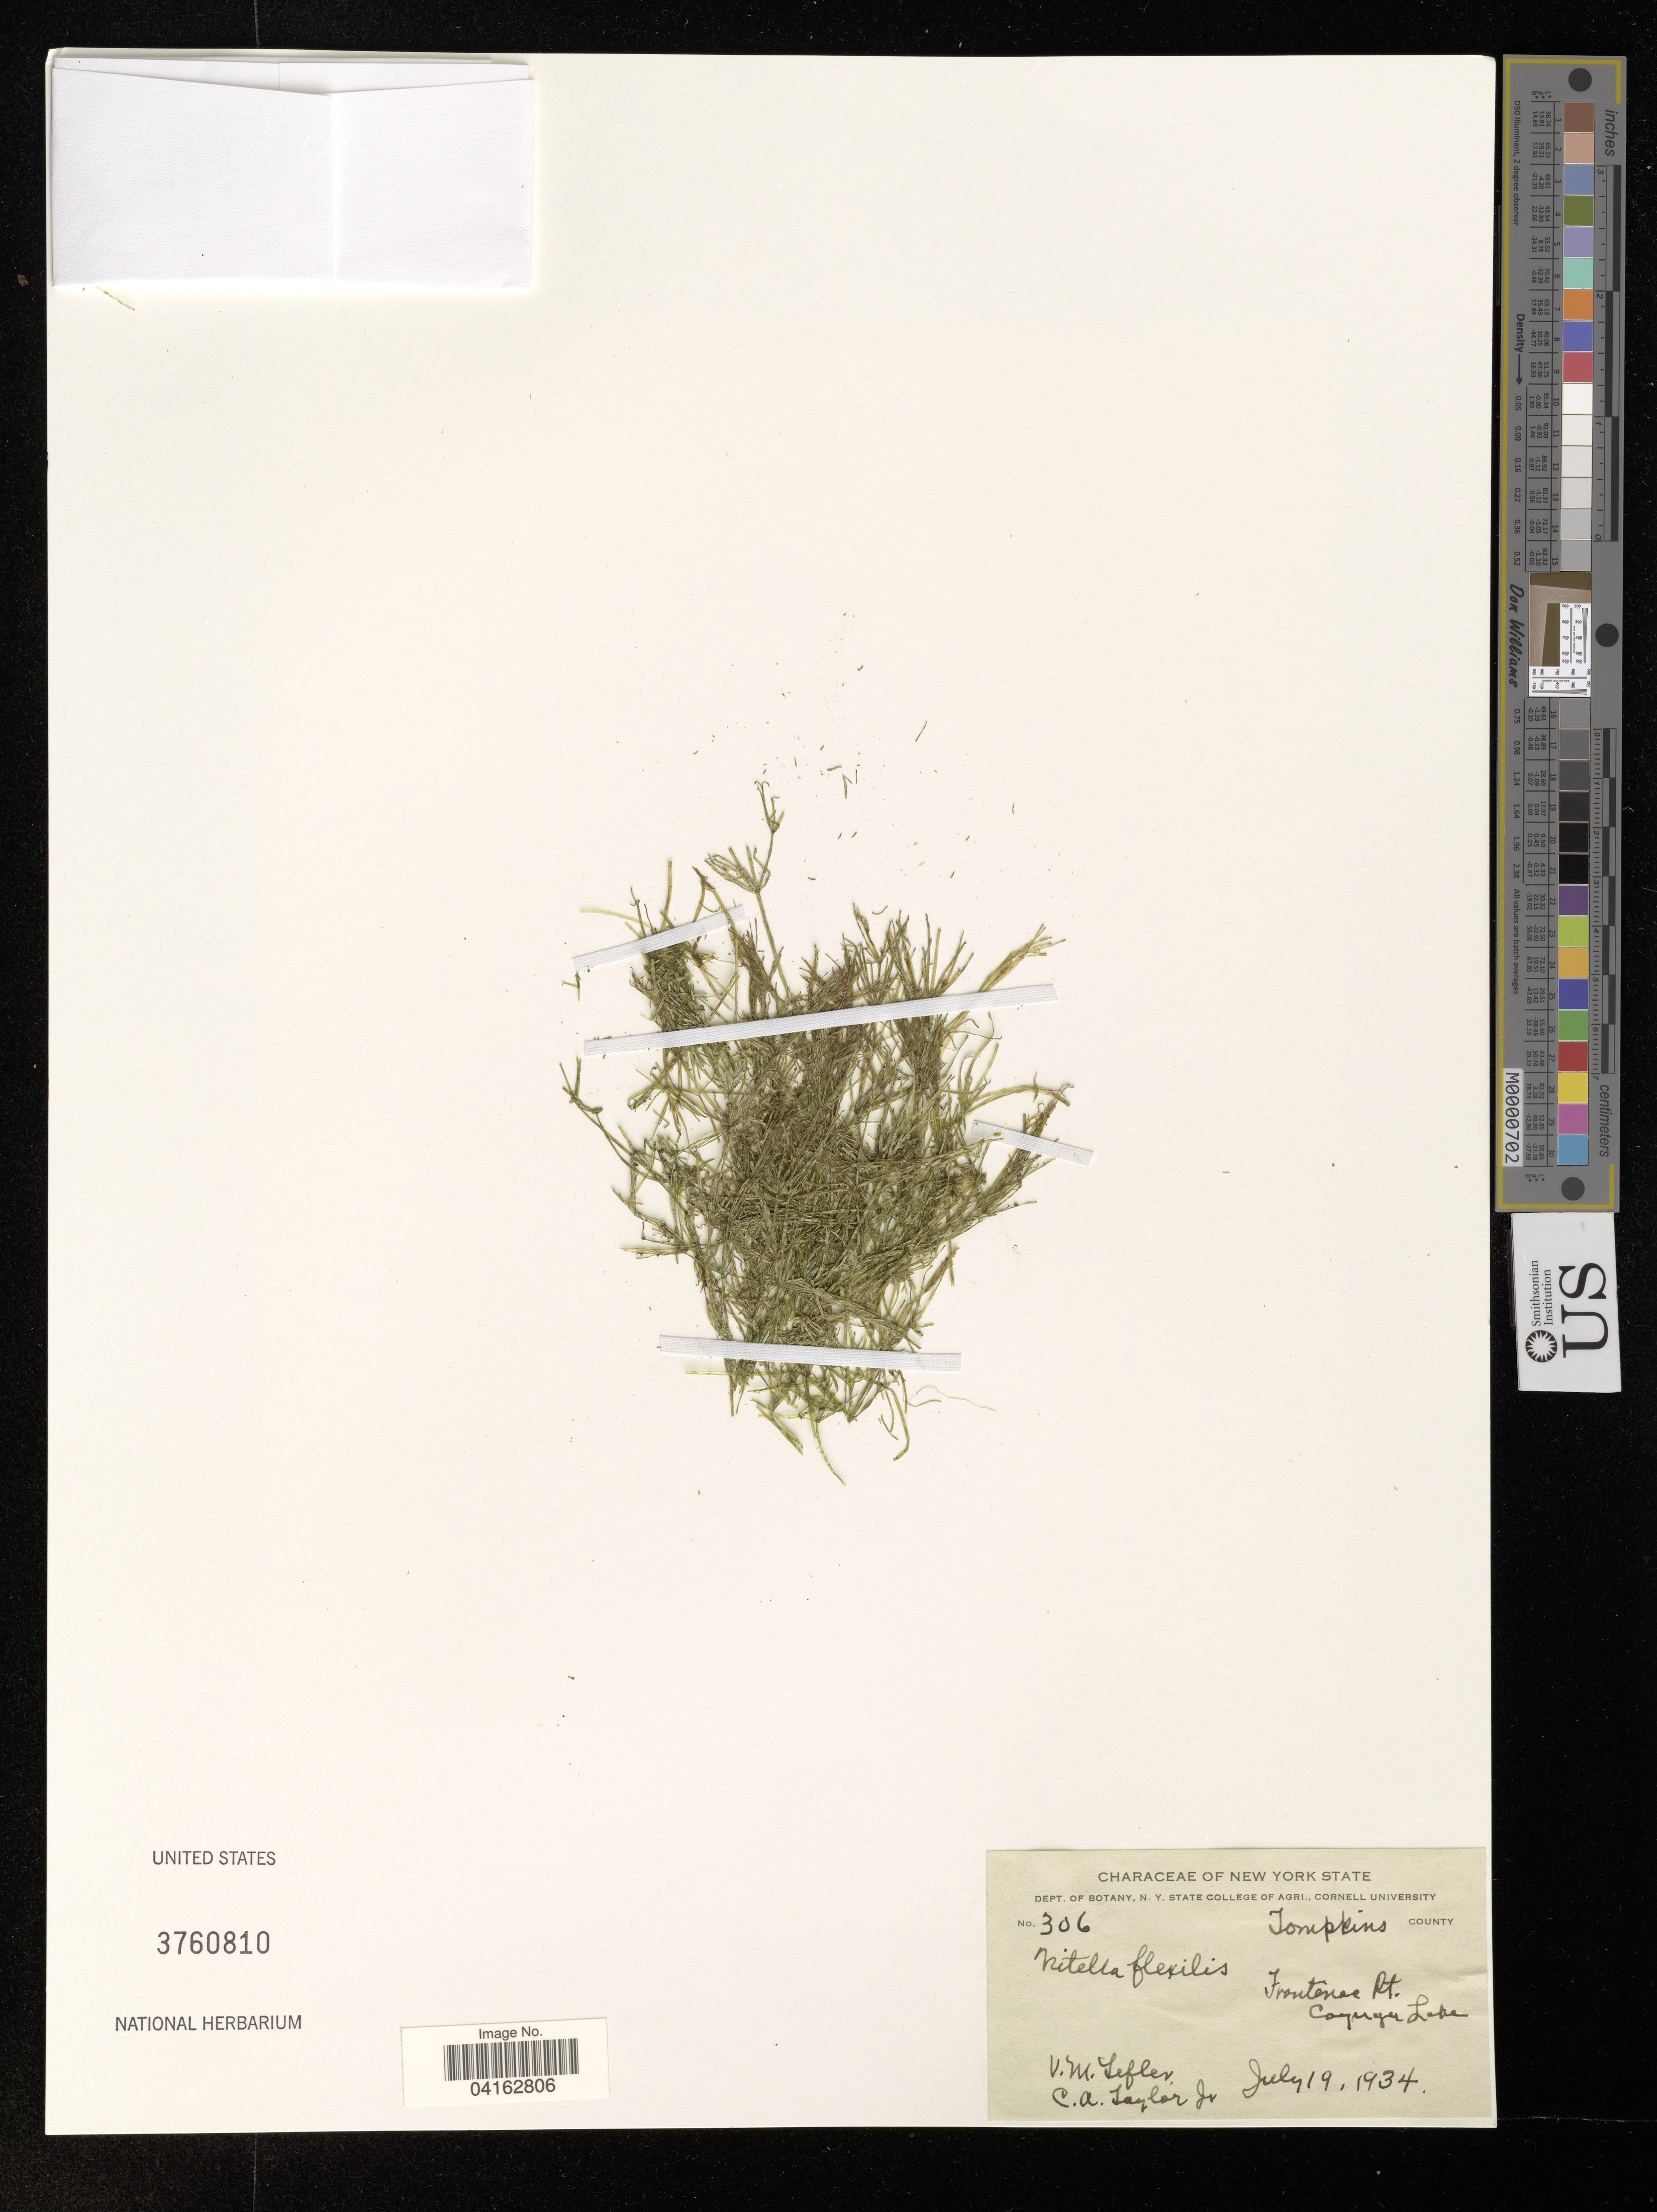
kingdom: Plantae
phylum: Charophyta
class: Charophyceae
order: Charales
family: Characeae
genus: Nitella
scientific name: Nitella flexilis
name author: (L.) C. Agardh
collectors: V. Lefler & J. Taylor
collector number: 306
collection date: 1934-07-19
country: United States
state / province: New York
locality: Tompkins County. Frontenac Rt. Cayuga Lake.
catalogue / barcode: US 3760810